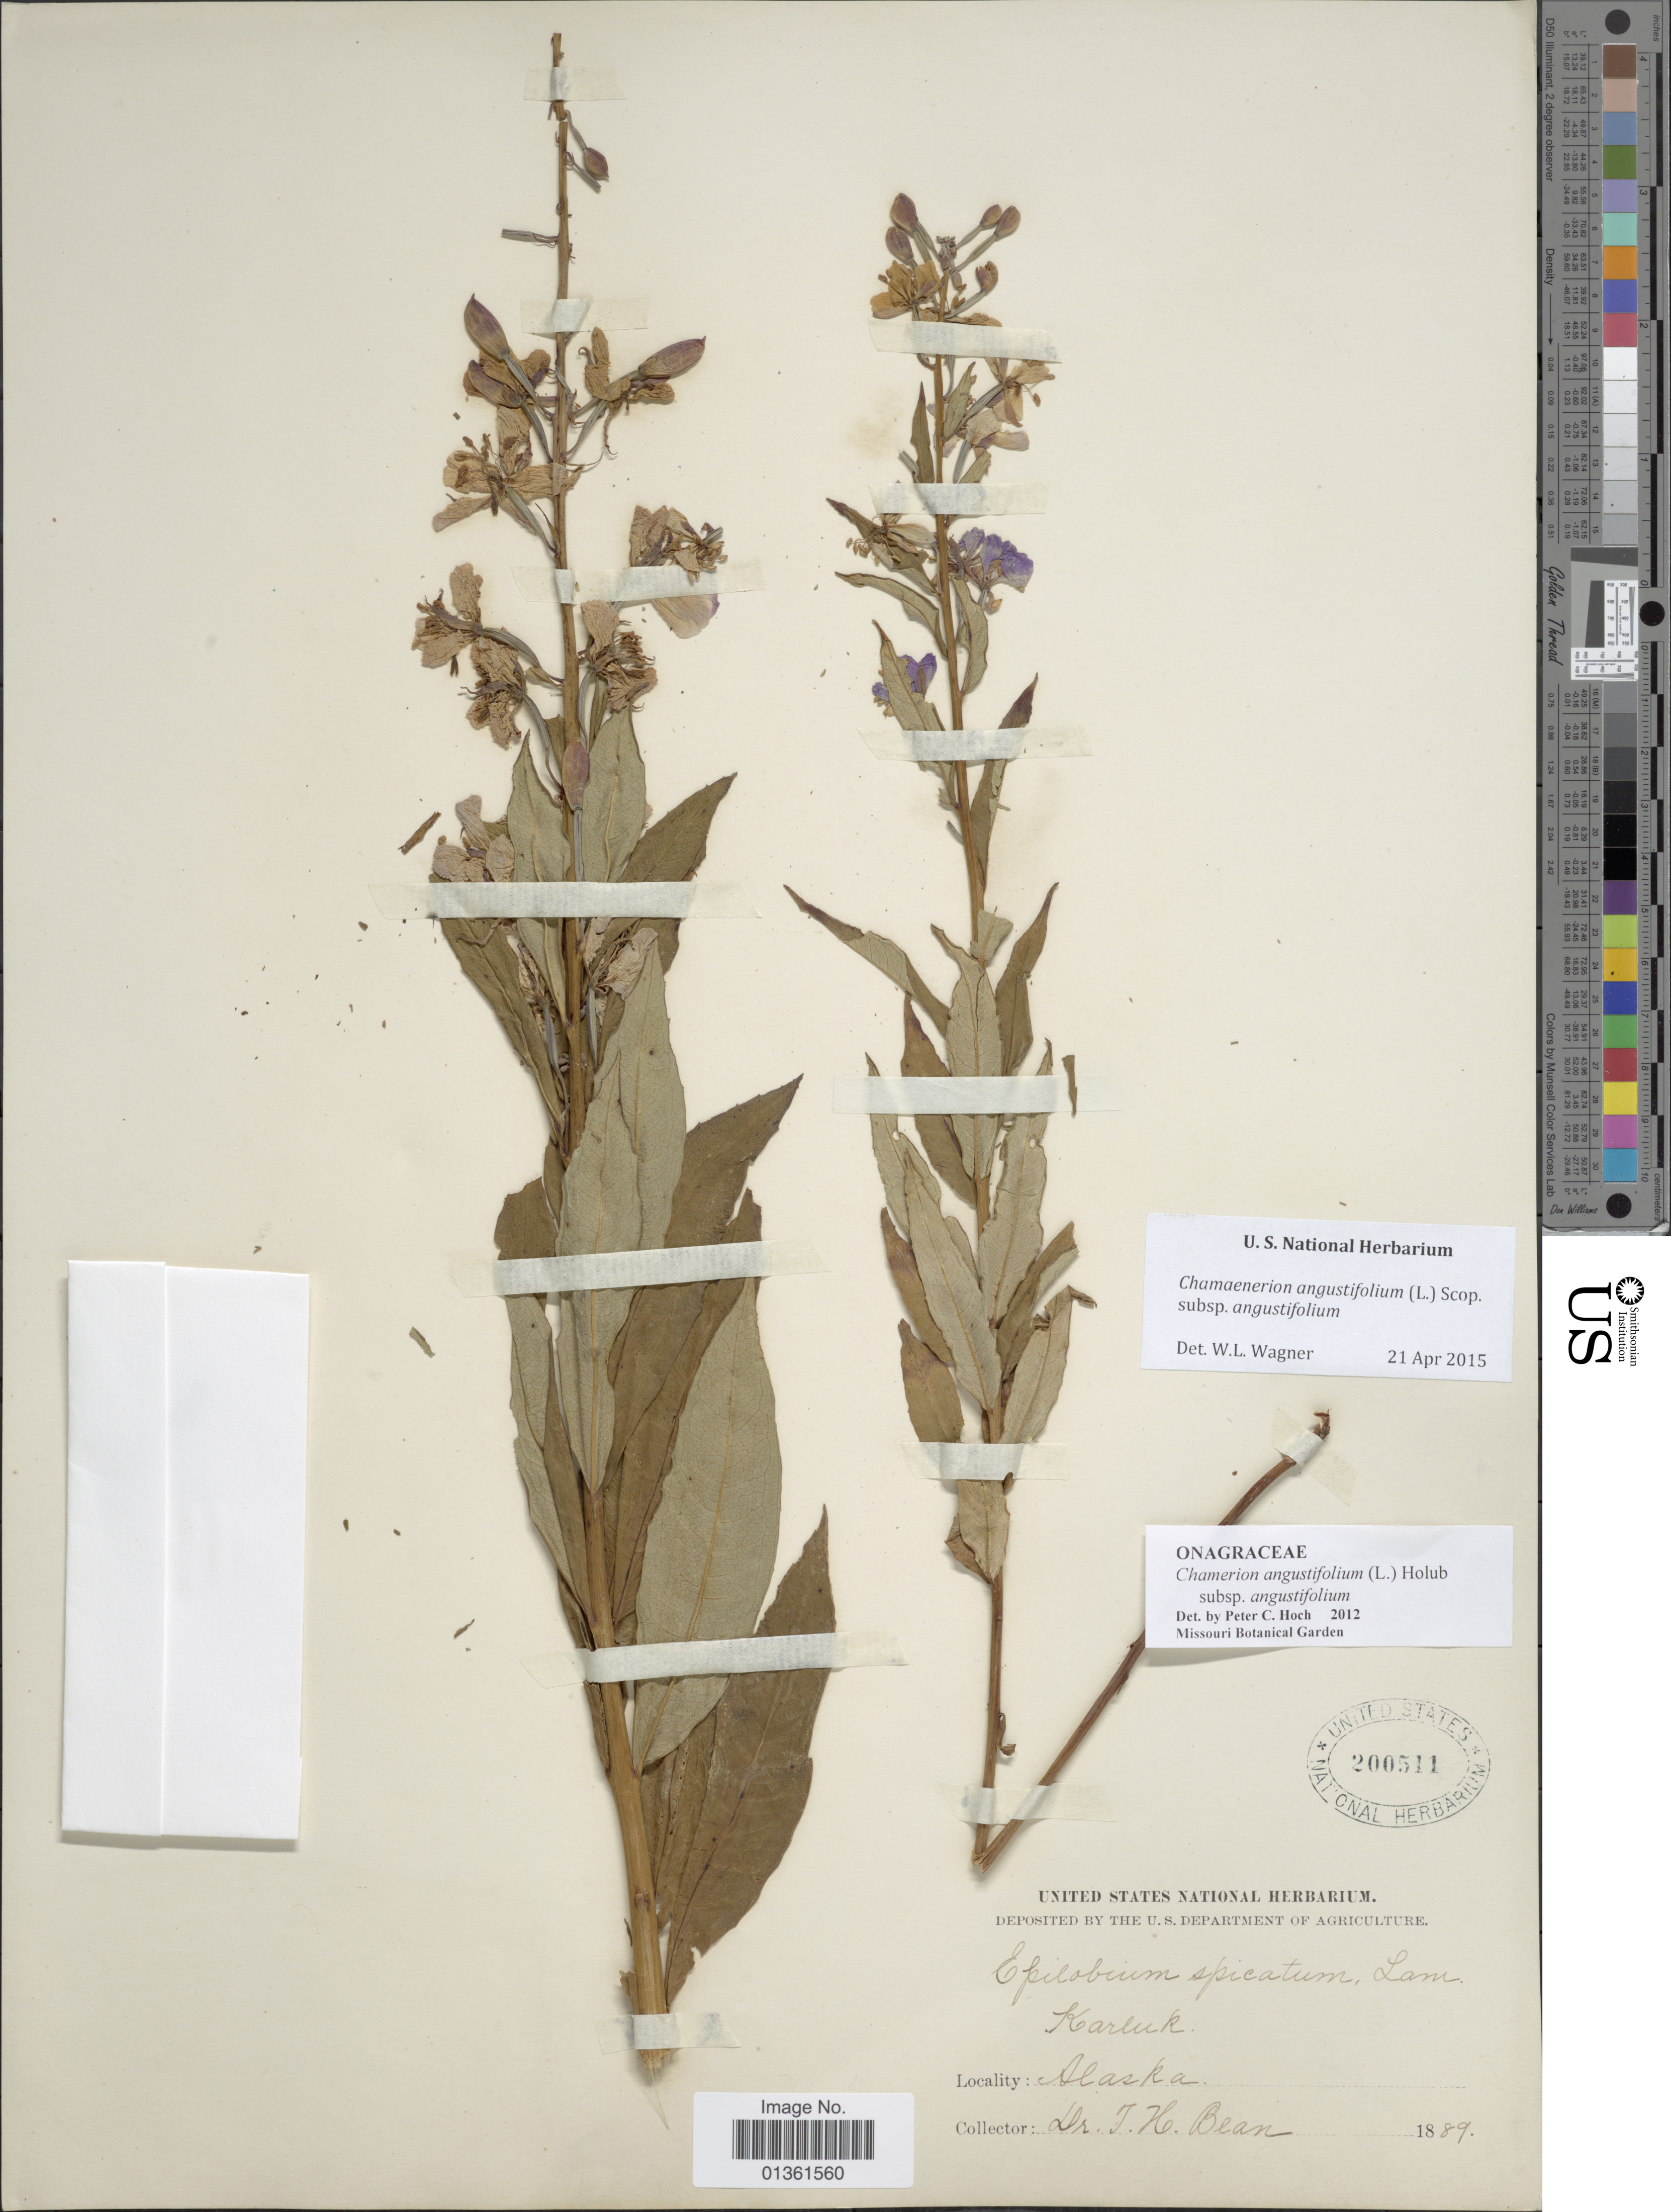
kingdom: Plantae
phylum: Tracheophyta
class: Magnoliopsida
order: Myrtales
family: Onagraceae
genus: Chamaenerion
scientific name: Chamaenerion angustifolium subsp. angustifolium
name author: (L.) Scop.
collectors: T. Bean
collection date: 1889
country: United States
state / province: Alaska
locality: Karluk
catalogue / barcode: US 200511